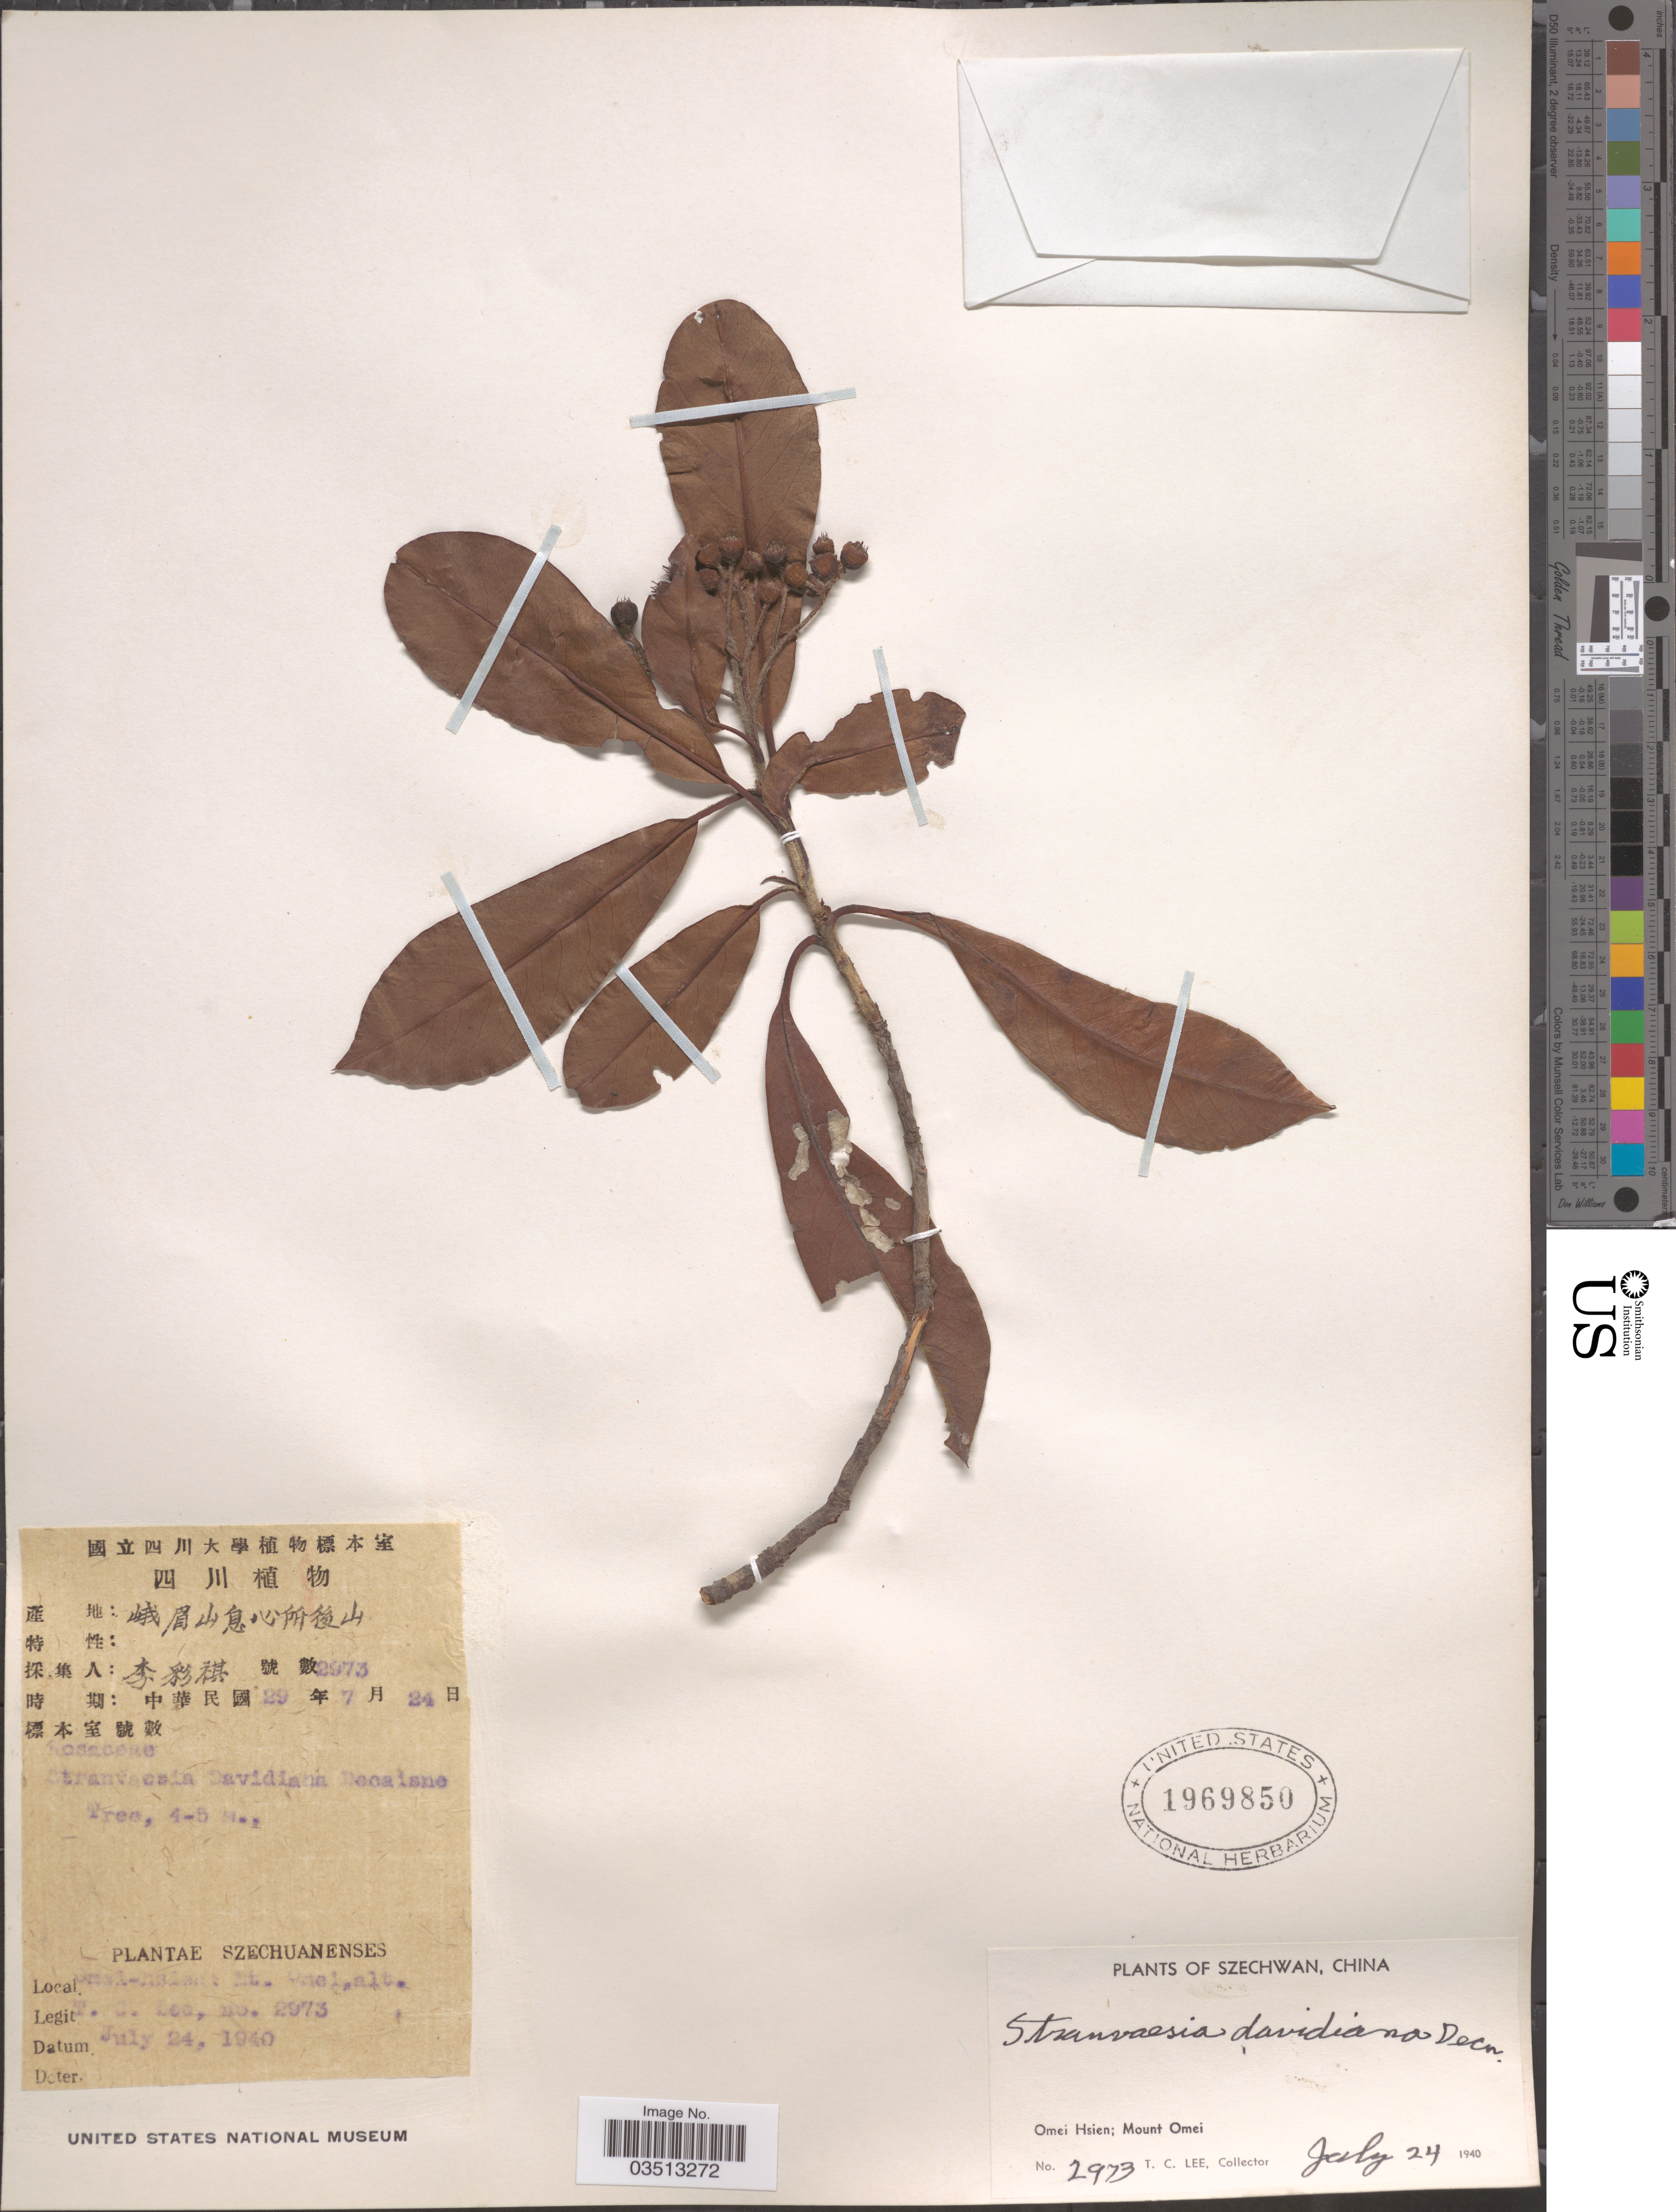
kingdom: Plantae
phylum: Tracheophyta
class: Magnoliopsida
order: Rosales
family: Rosaceae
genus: Stranvaesia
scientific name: Stranvaesia davidiana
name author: Decne.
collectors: T. Lee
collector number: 2973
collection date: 1940-07-24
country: China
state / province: Sichuan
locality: Szechwan. Omei Hsien; Mount Omei.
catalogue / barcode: US 1969850